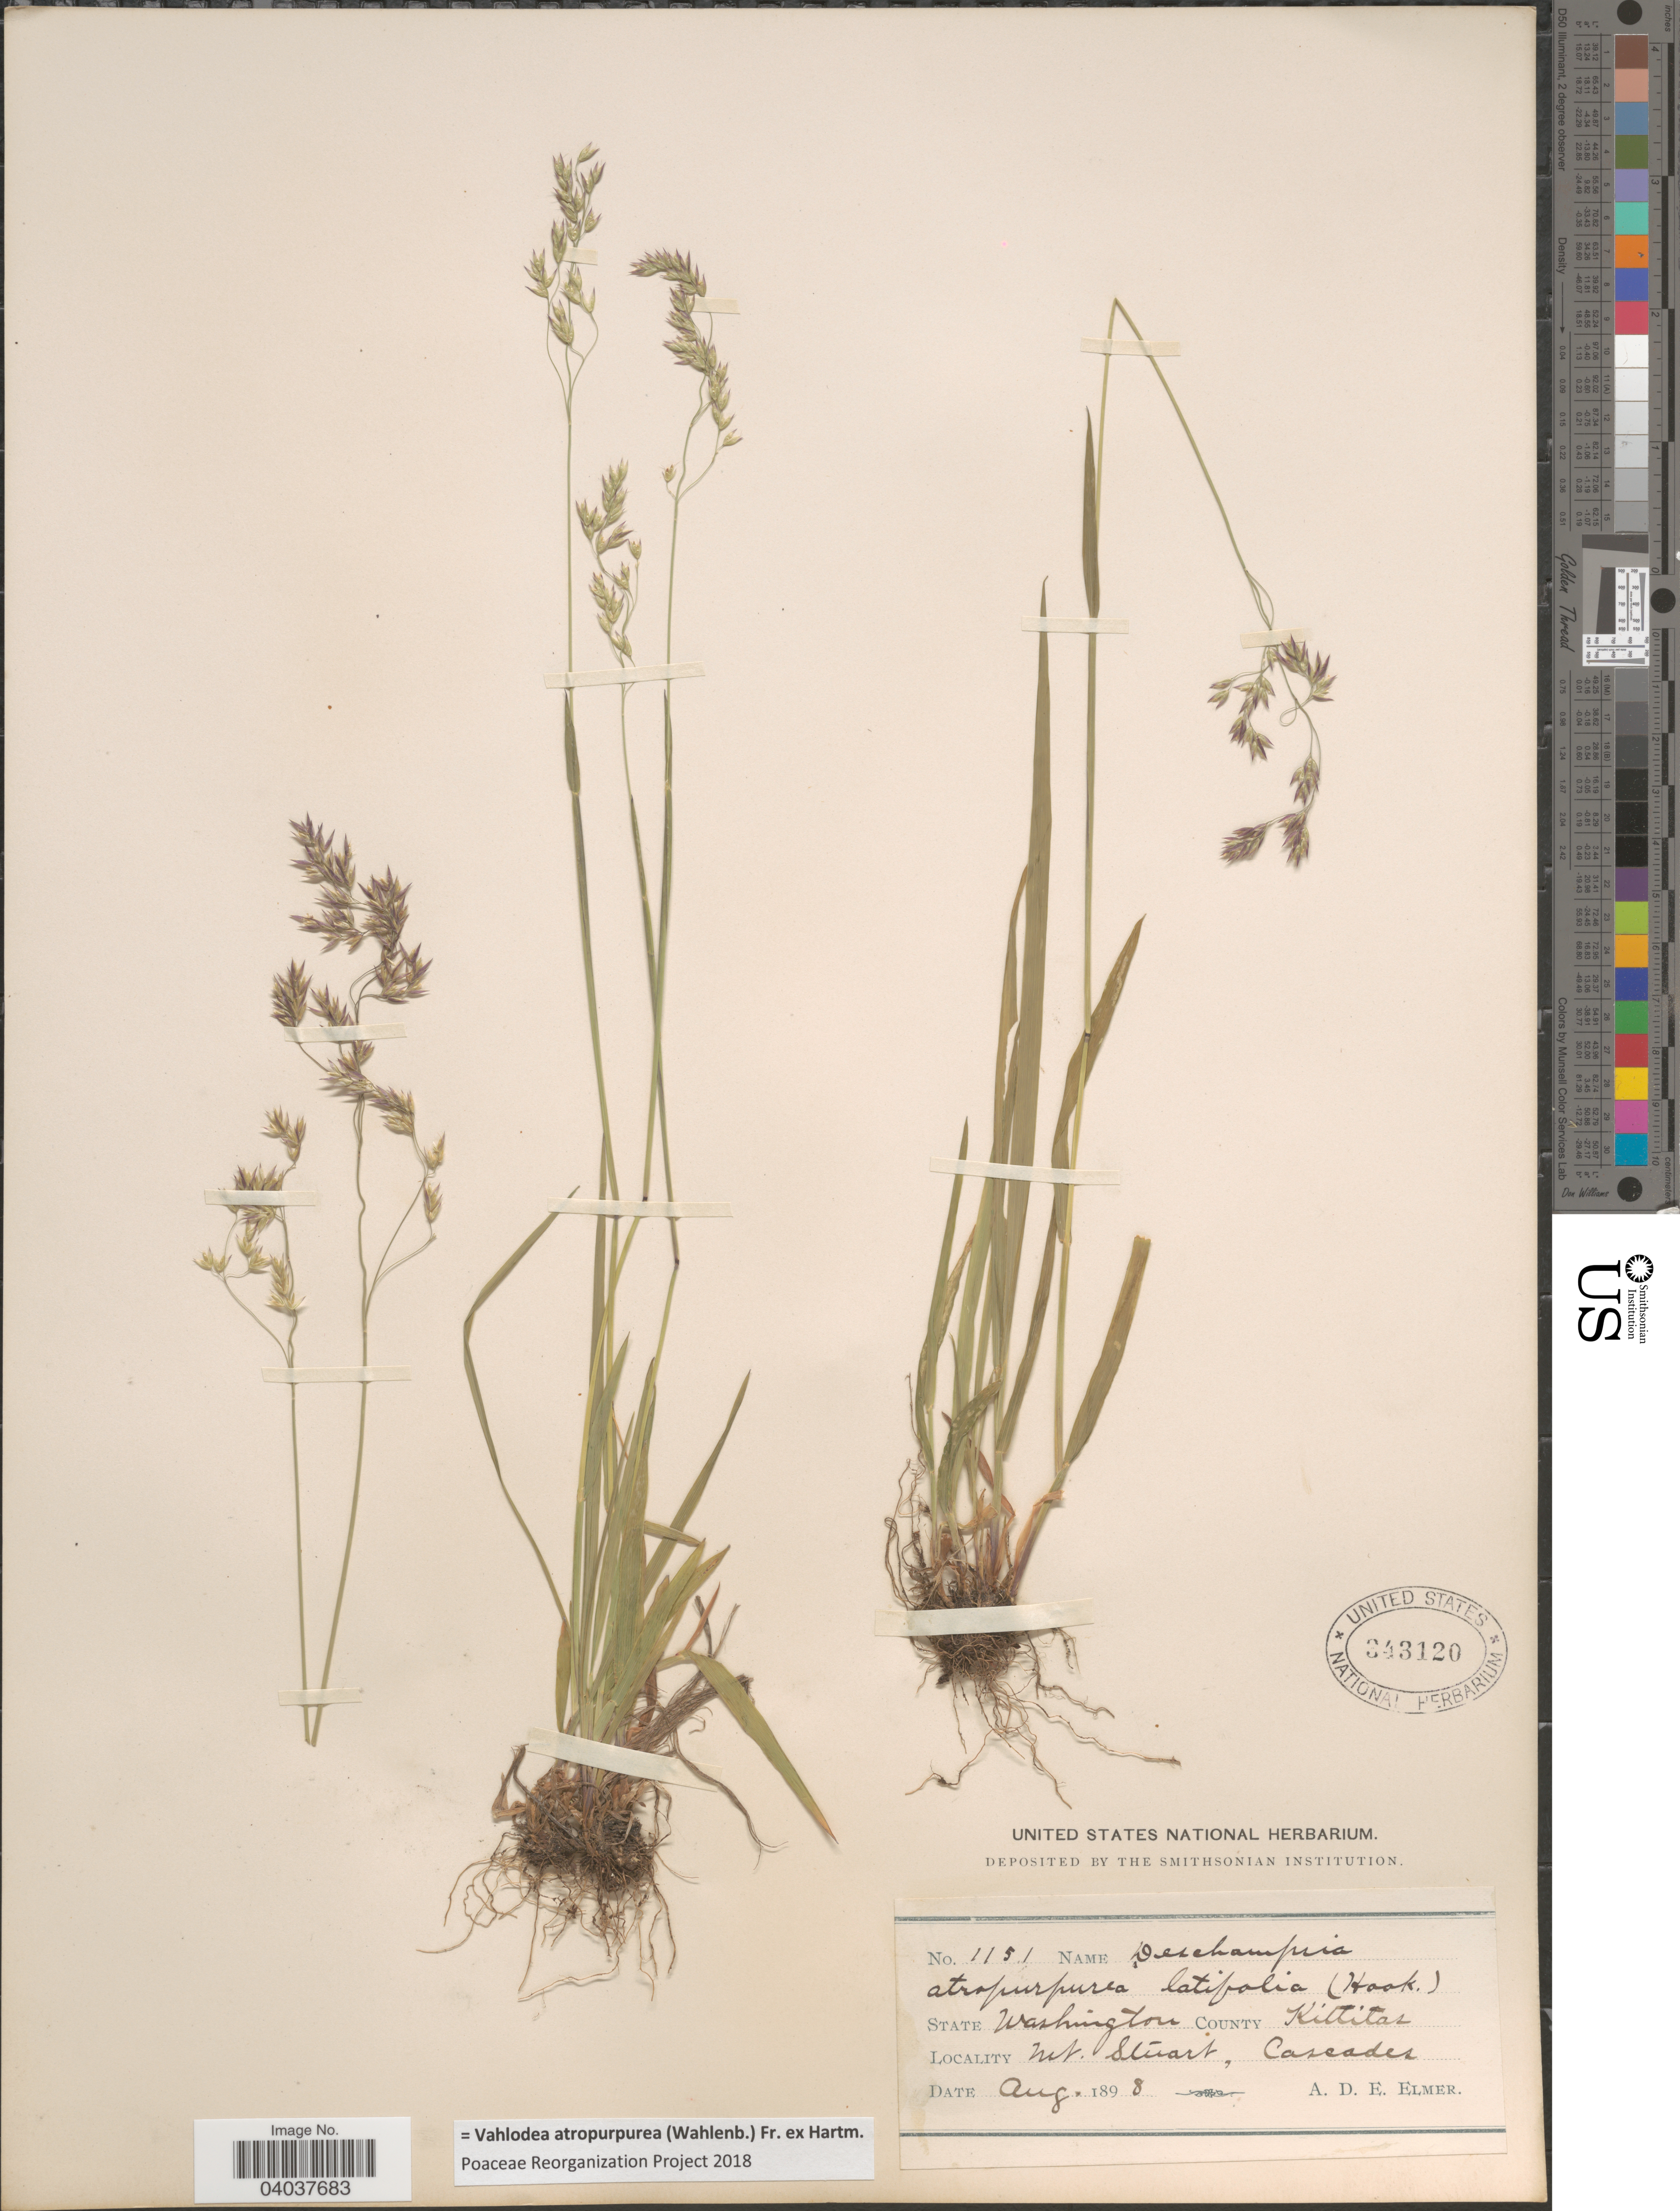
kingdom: Plantae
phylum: Tracheophyta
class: Liliopsida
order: Poales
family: Poaceae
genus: Vahlodea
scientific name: Vahlodea atropurpurea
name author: (Wahlenb.) Fr. ex Hartm.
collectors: A. D. E. Elmer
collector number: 1151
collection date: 1898-08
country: United States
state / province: Washington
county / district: Kittitas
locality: County Kittitas. Mt. Stuart, Cascades.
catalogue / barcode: US 343120